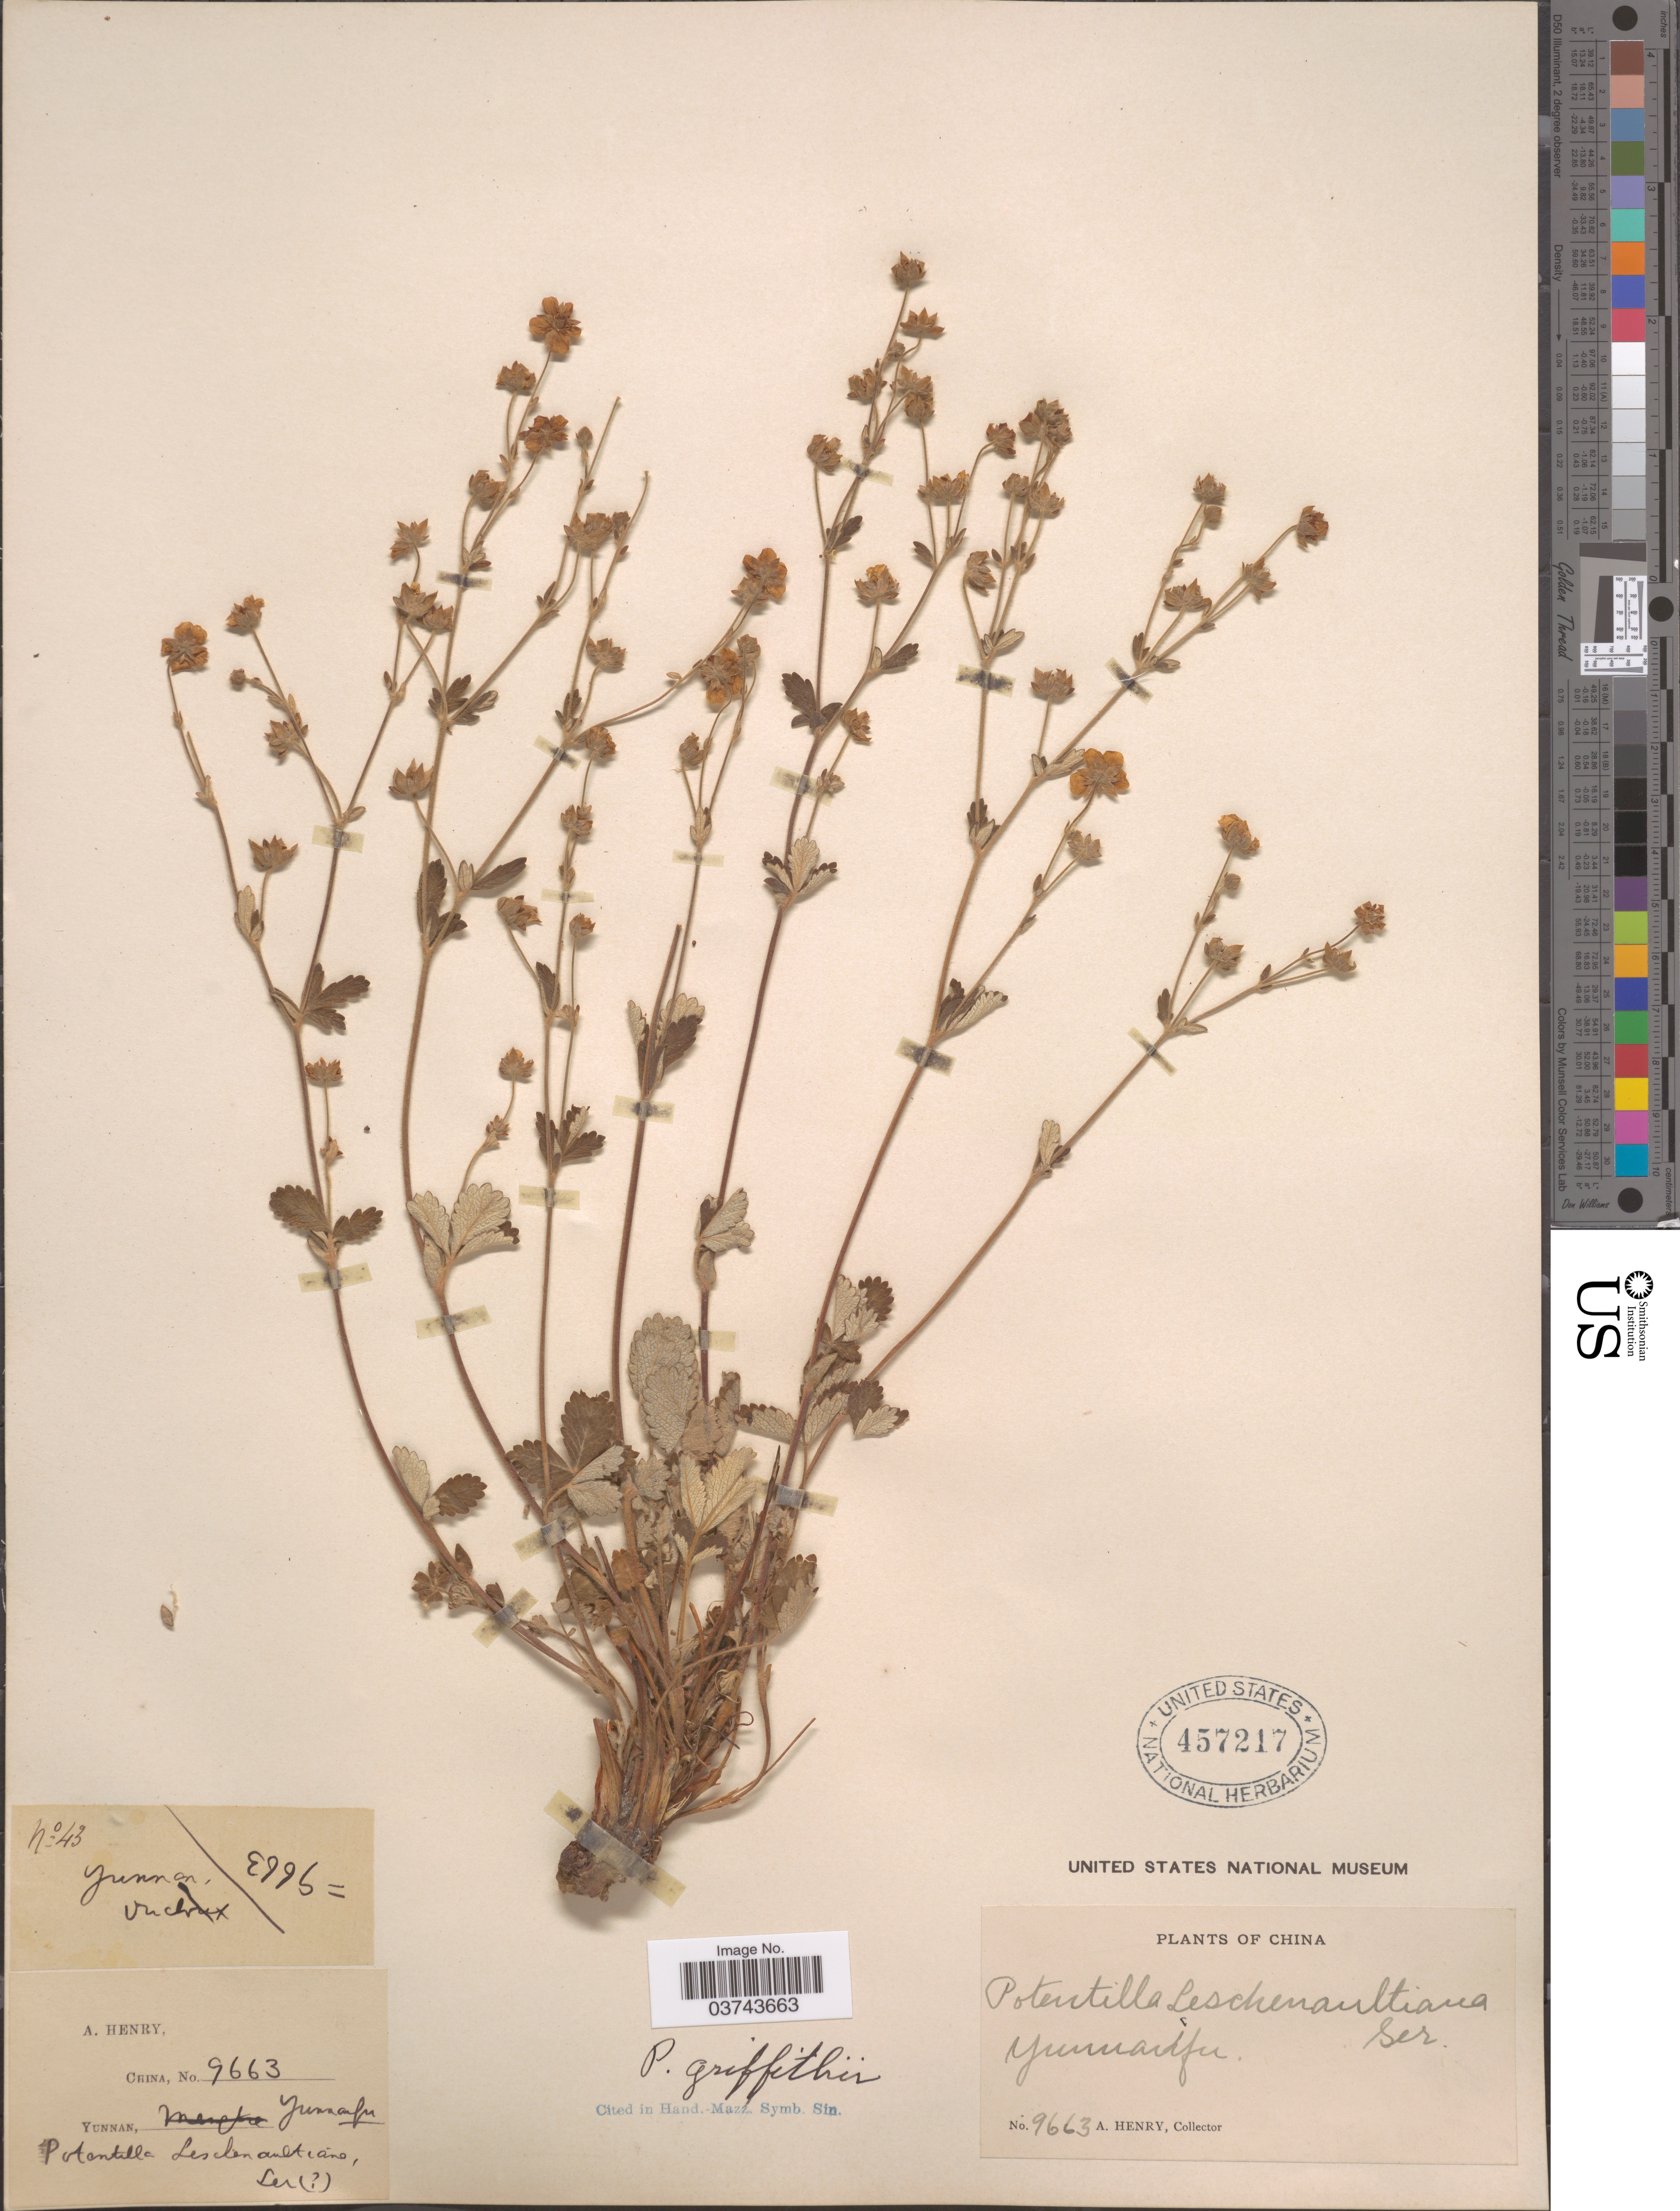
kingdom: Plantae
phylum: Tracheophyta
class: Magnoliopsida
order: Rosales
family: Rosaceae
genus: Potentilla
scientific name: Potentilla griffithii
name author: Hook. f.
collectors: A. Henry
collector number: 9663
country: China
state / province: Yunnan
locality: Yunnanfu.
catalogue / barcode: US 457217